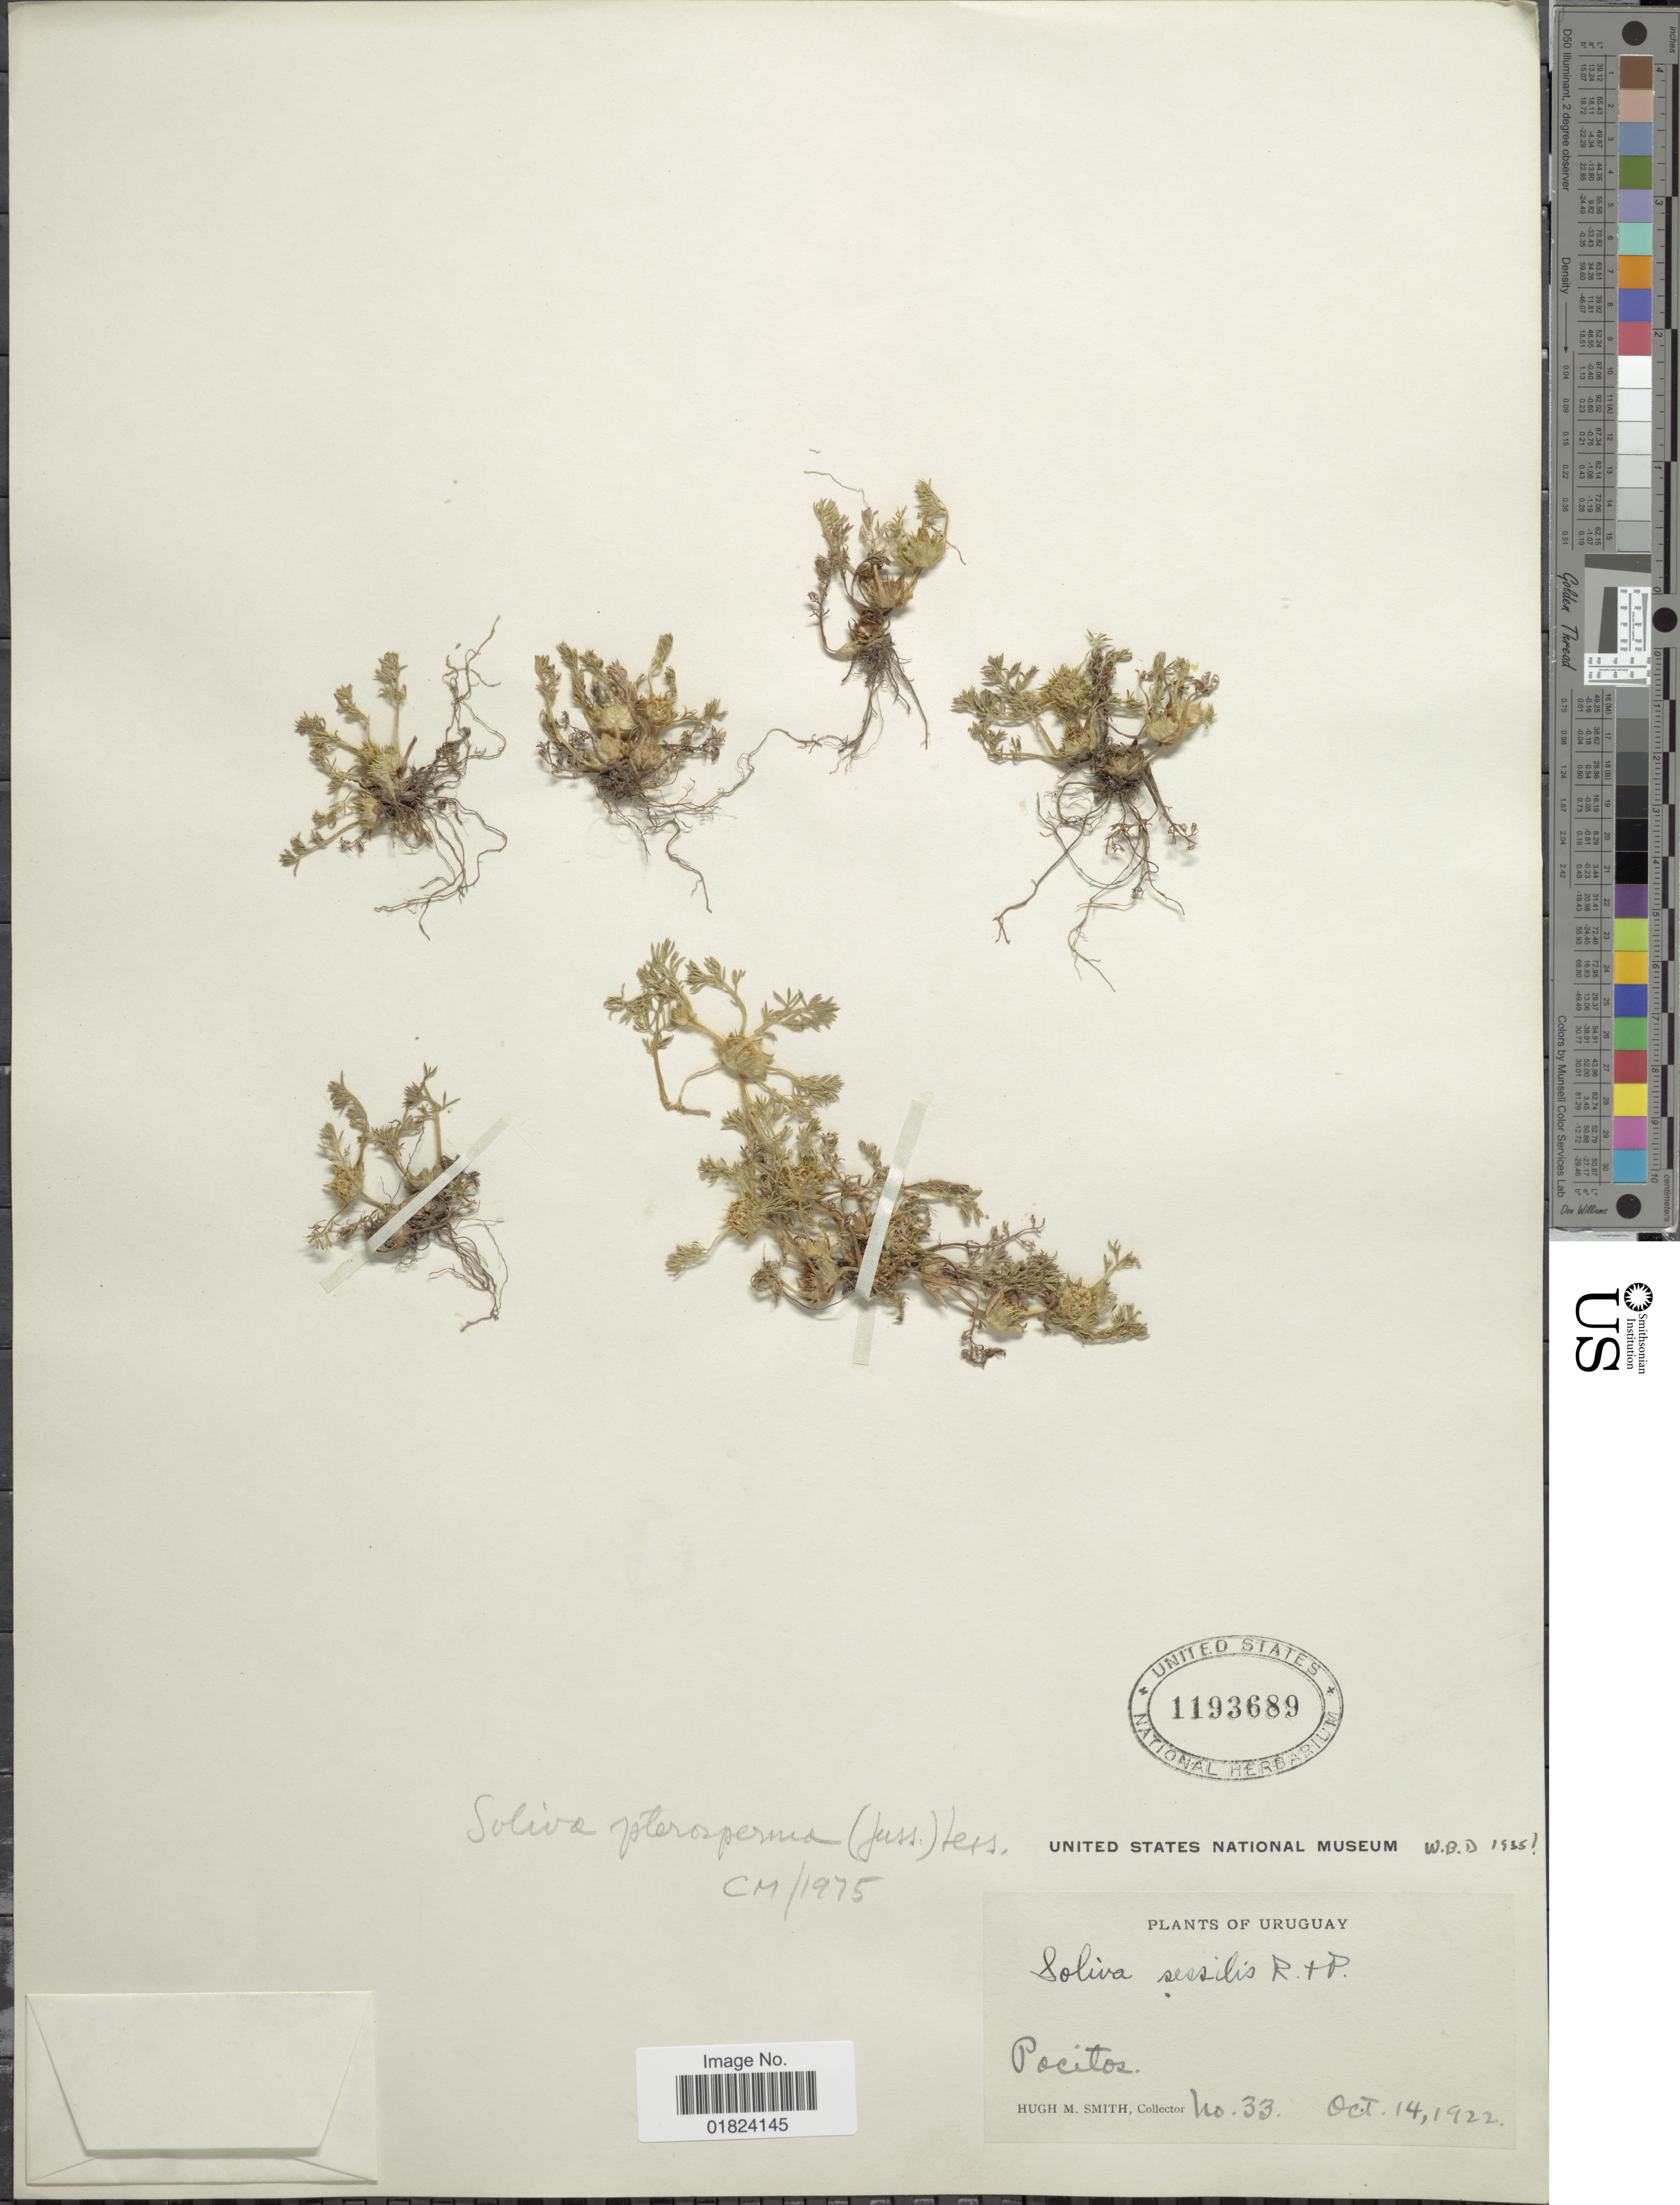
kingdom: Plantae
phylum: Tracheophyta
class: Magnoliopsida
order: Asterales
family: Asteraceae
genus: Soliva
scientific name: Soliva pterosperma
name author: (Juss.) Less.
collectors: H. M. Smith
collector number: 33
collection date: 1922-10-14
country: Uruguay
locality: Pocitos.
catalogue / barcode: US 1193689